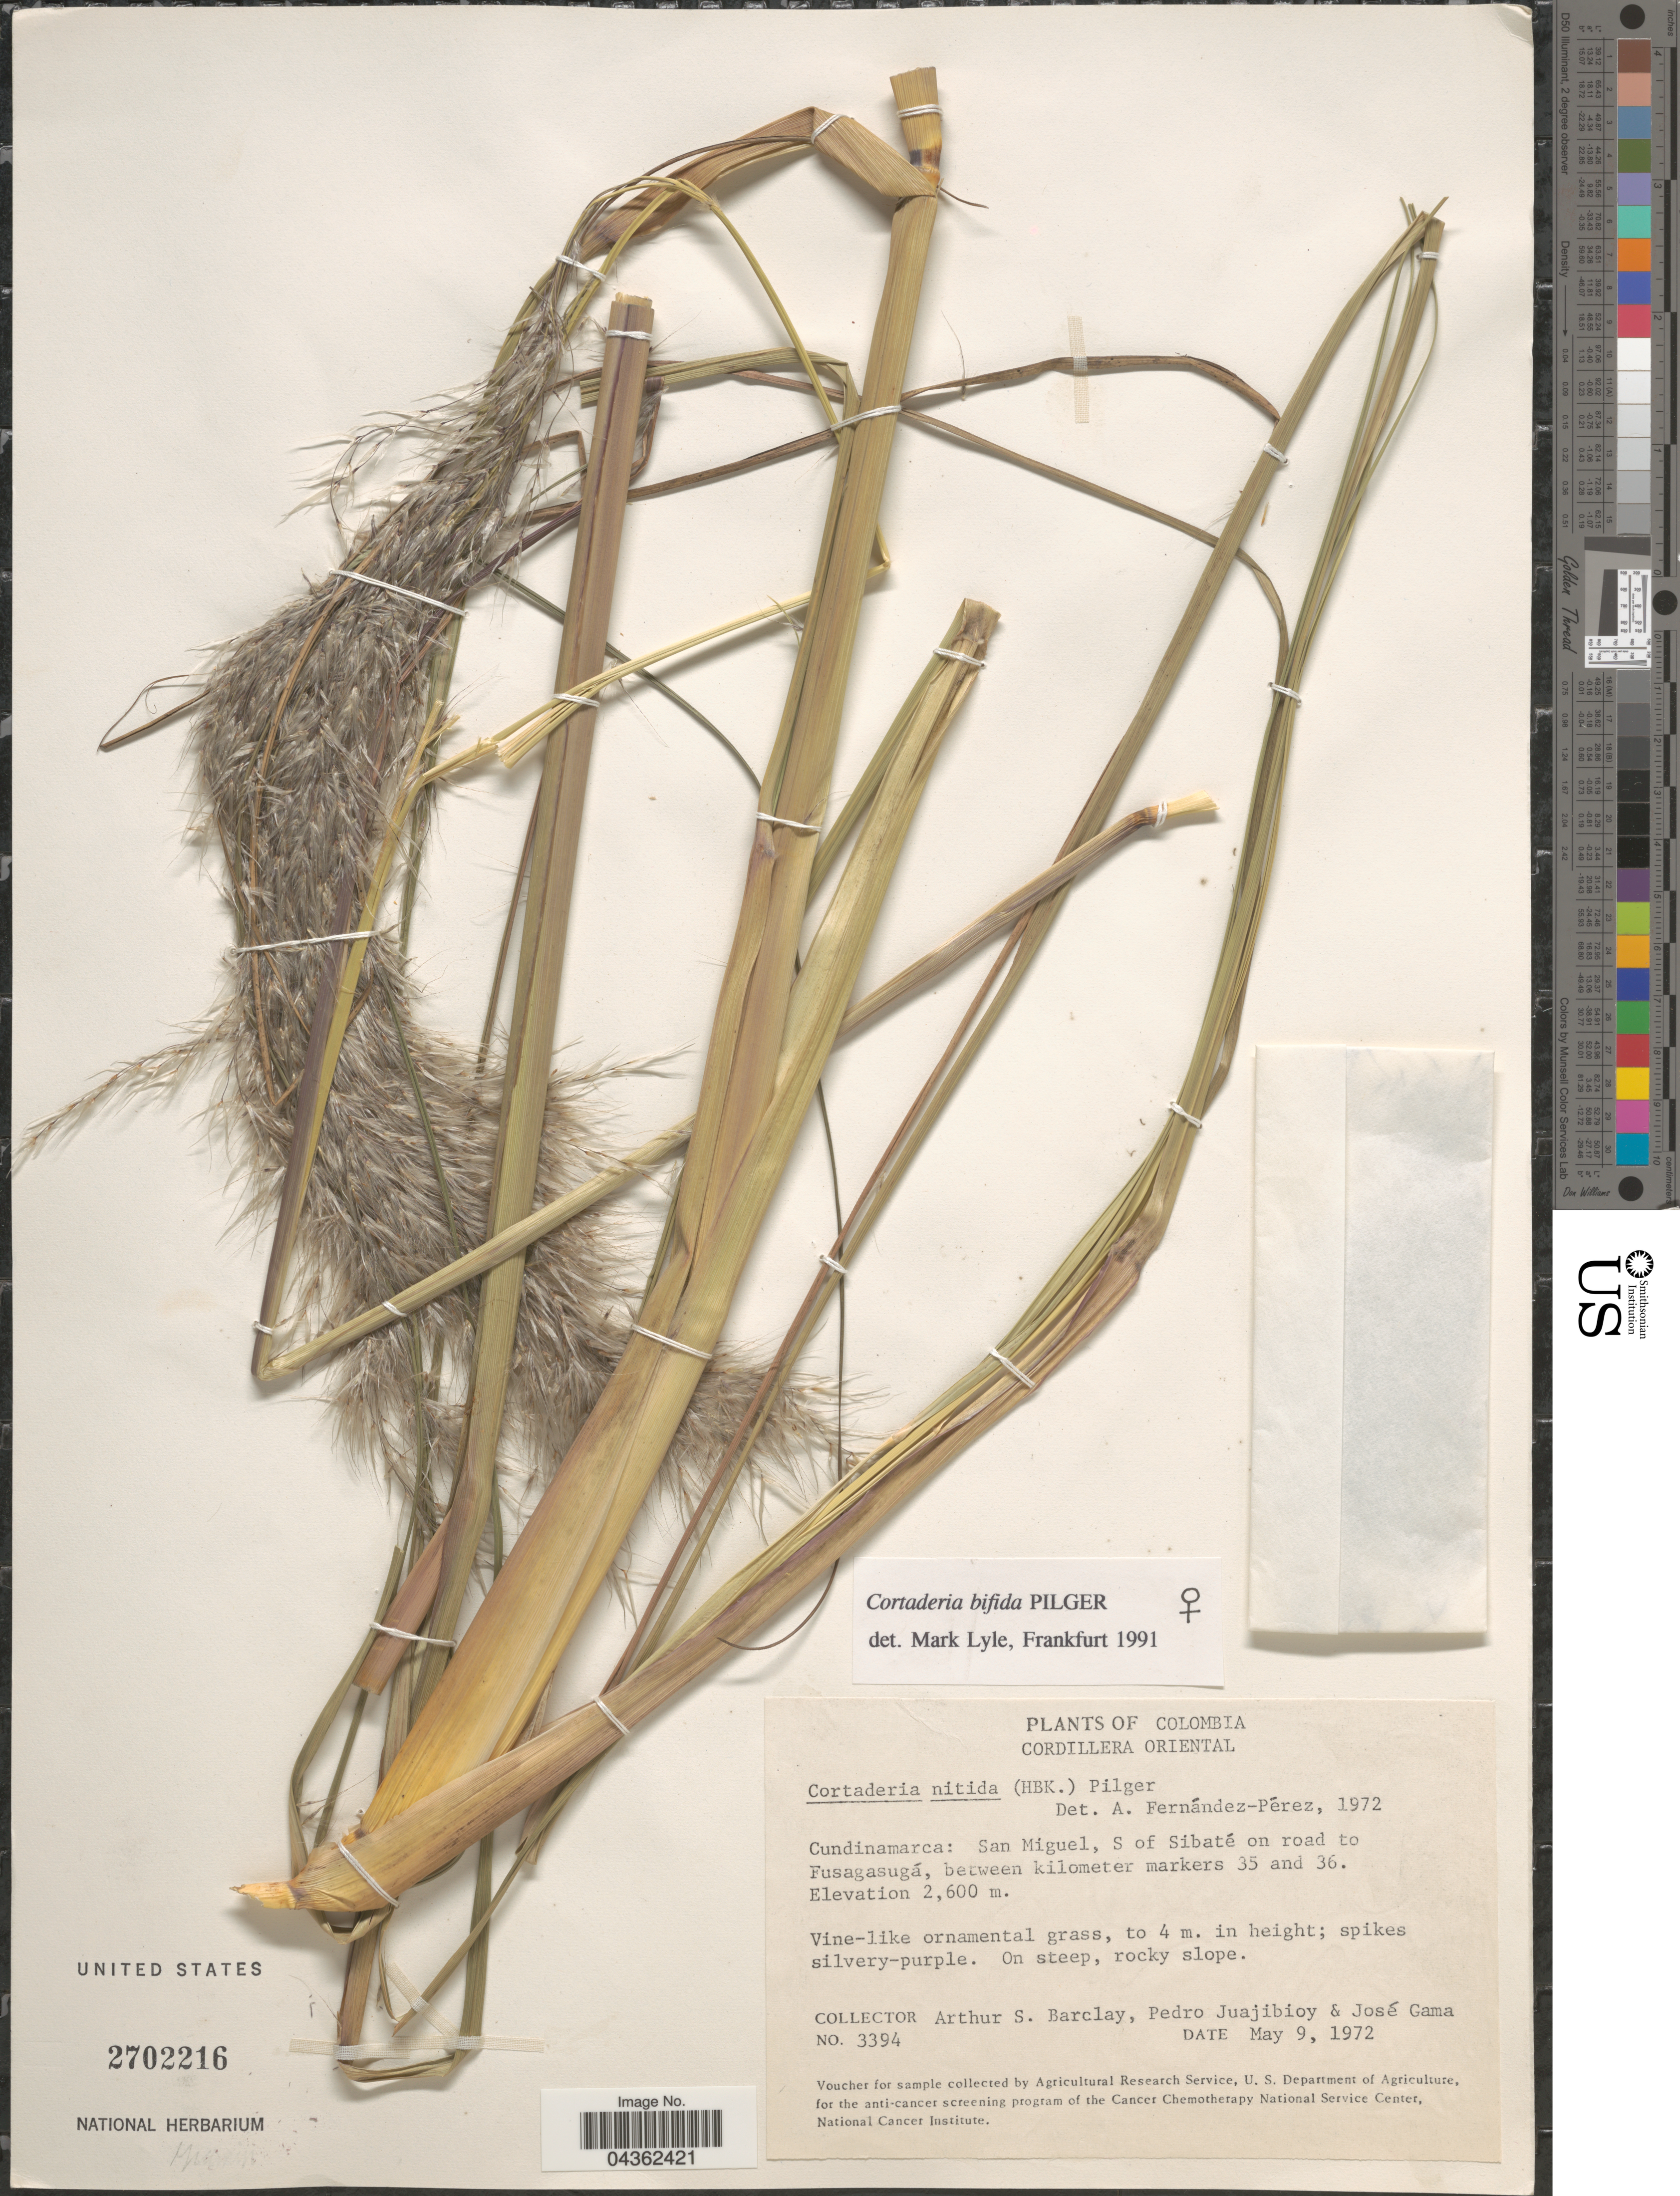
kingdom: Plantae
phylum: Tracheophyta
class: Liliopsida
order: Poales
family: Poaceae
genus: Cortaderia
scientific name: Cortaderia bifida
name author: Pilg.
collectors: A. S. Barclay, P. Juajibioy & J. Gama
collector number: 3394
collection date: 1972-05-09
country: Colombia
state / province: Cundinamarca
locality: Cordillera Oriental. San Miguel, S of Sibaté on road to Fusagasugá, between kilometer markers 35 and 36.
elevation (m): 2600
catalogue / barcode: US 2702216